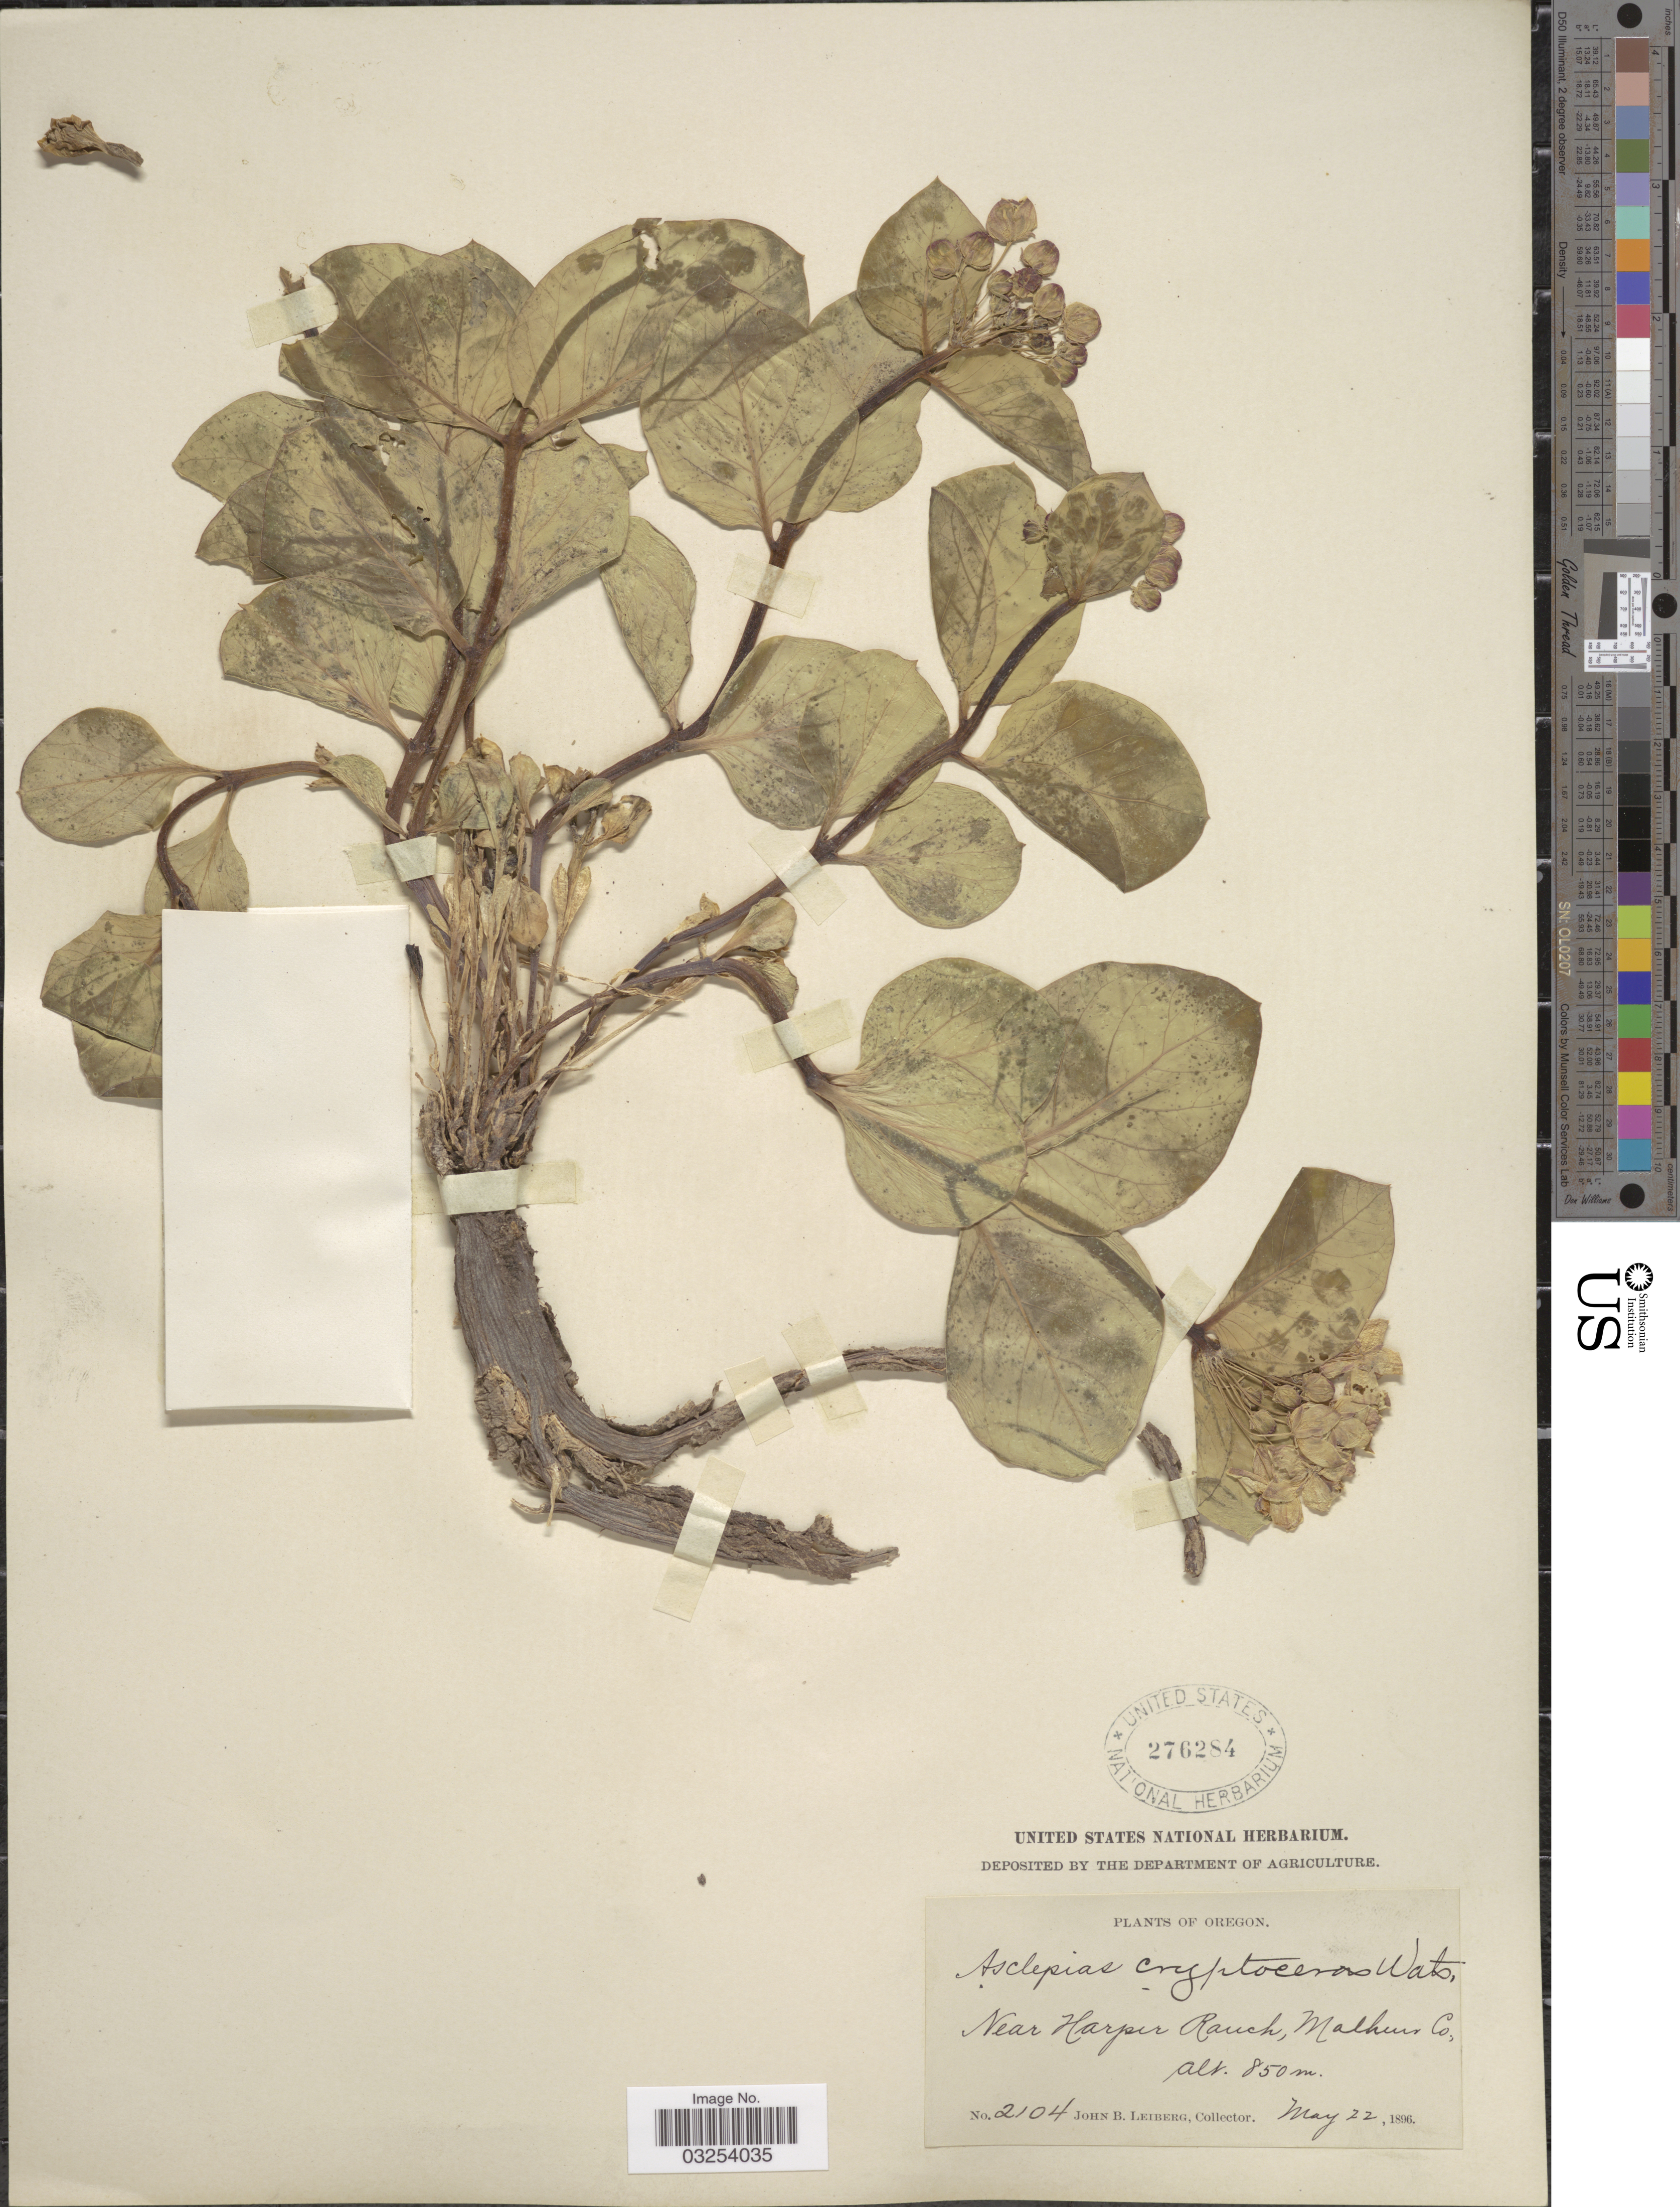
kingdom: Plantae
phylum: Tracheophyta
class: Magnoliopsida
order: Gentianales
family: Apocynaceae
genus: Asclepias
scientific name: Asclepias cryptoceras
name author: S. Watson in C. King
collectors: J. B. Leiberg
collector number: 2104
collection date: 1896-05-22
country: United States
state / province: Oregon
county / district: Malheur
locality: Near Harper Ranch, Malheur Co.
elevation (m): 850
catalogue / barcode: US 276284